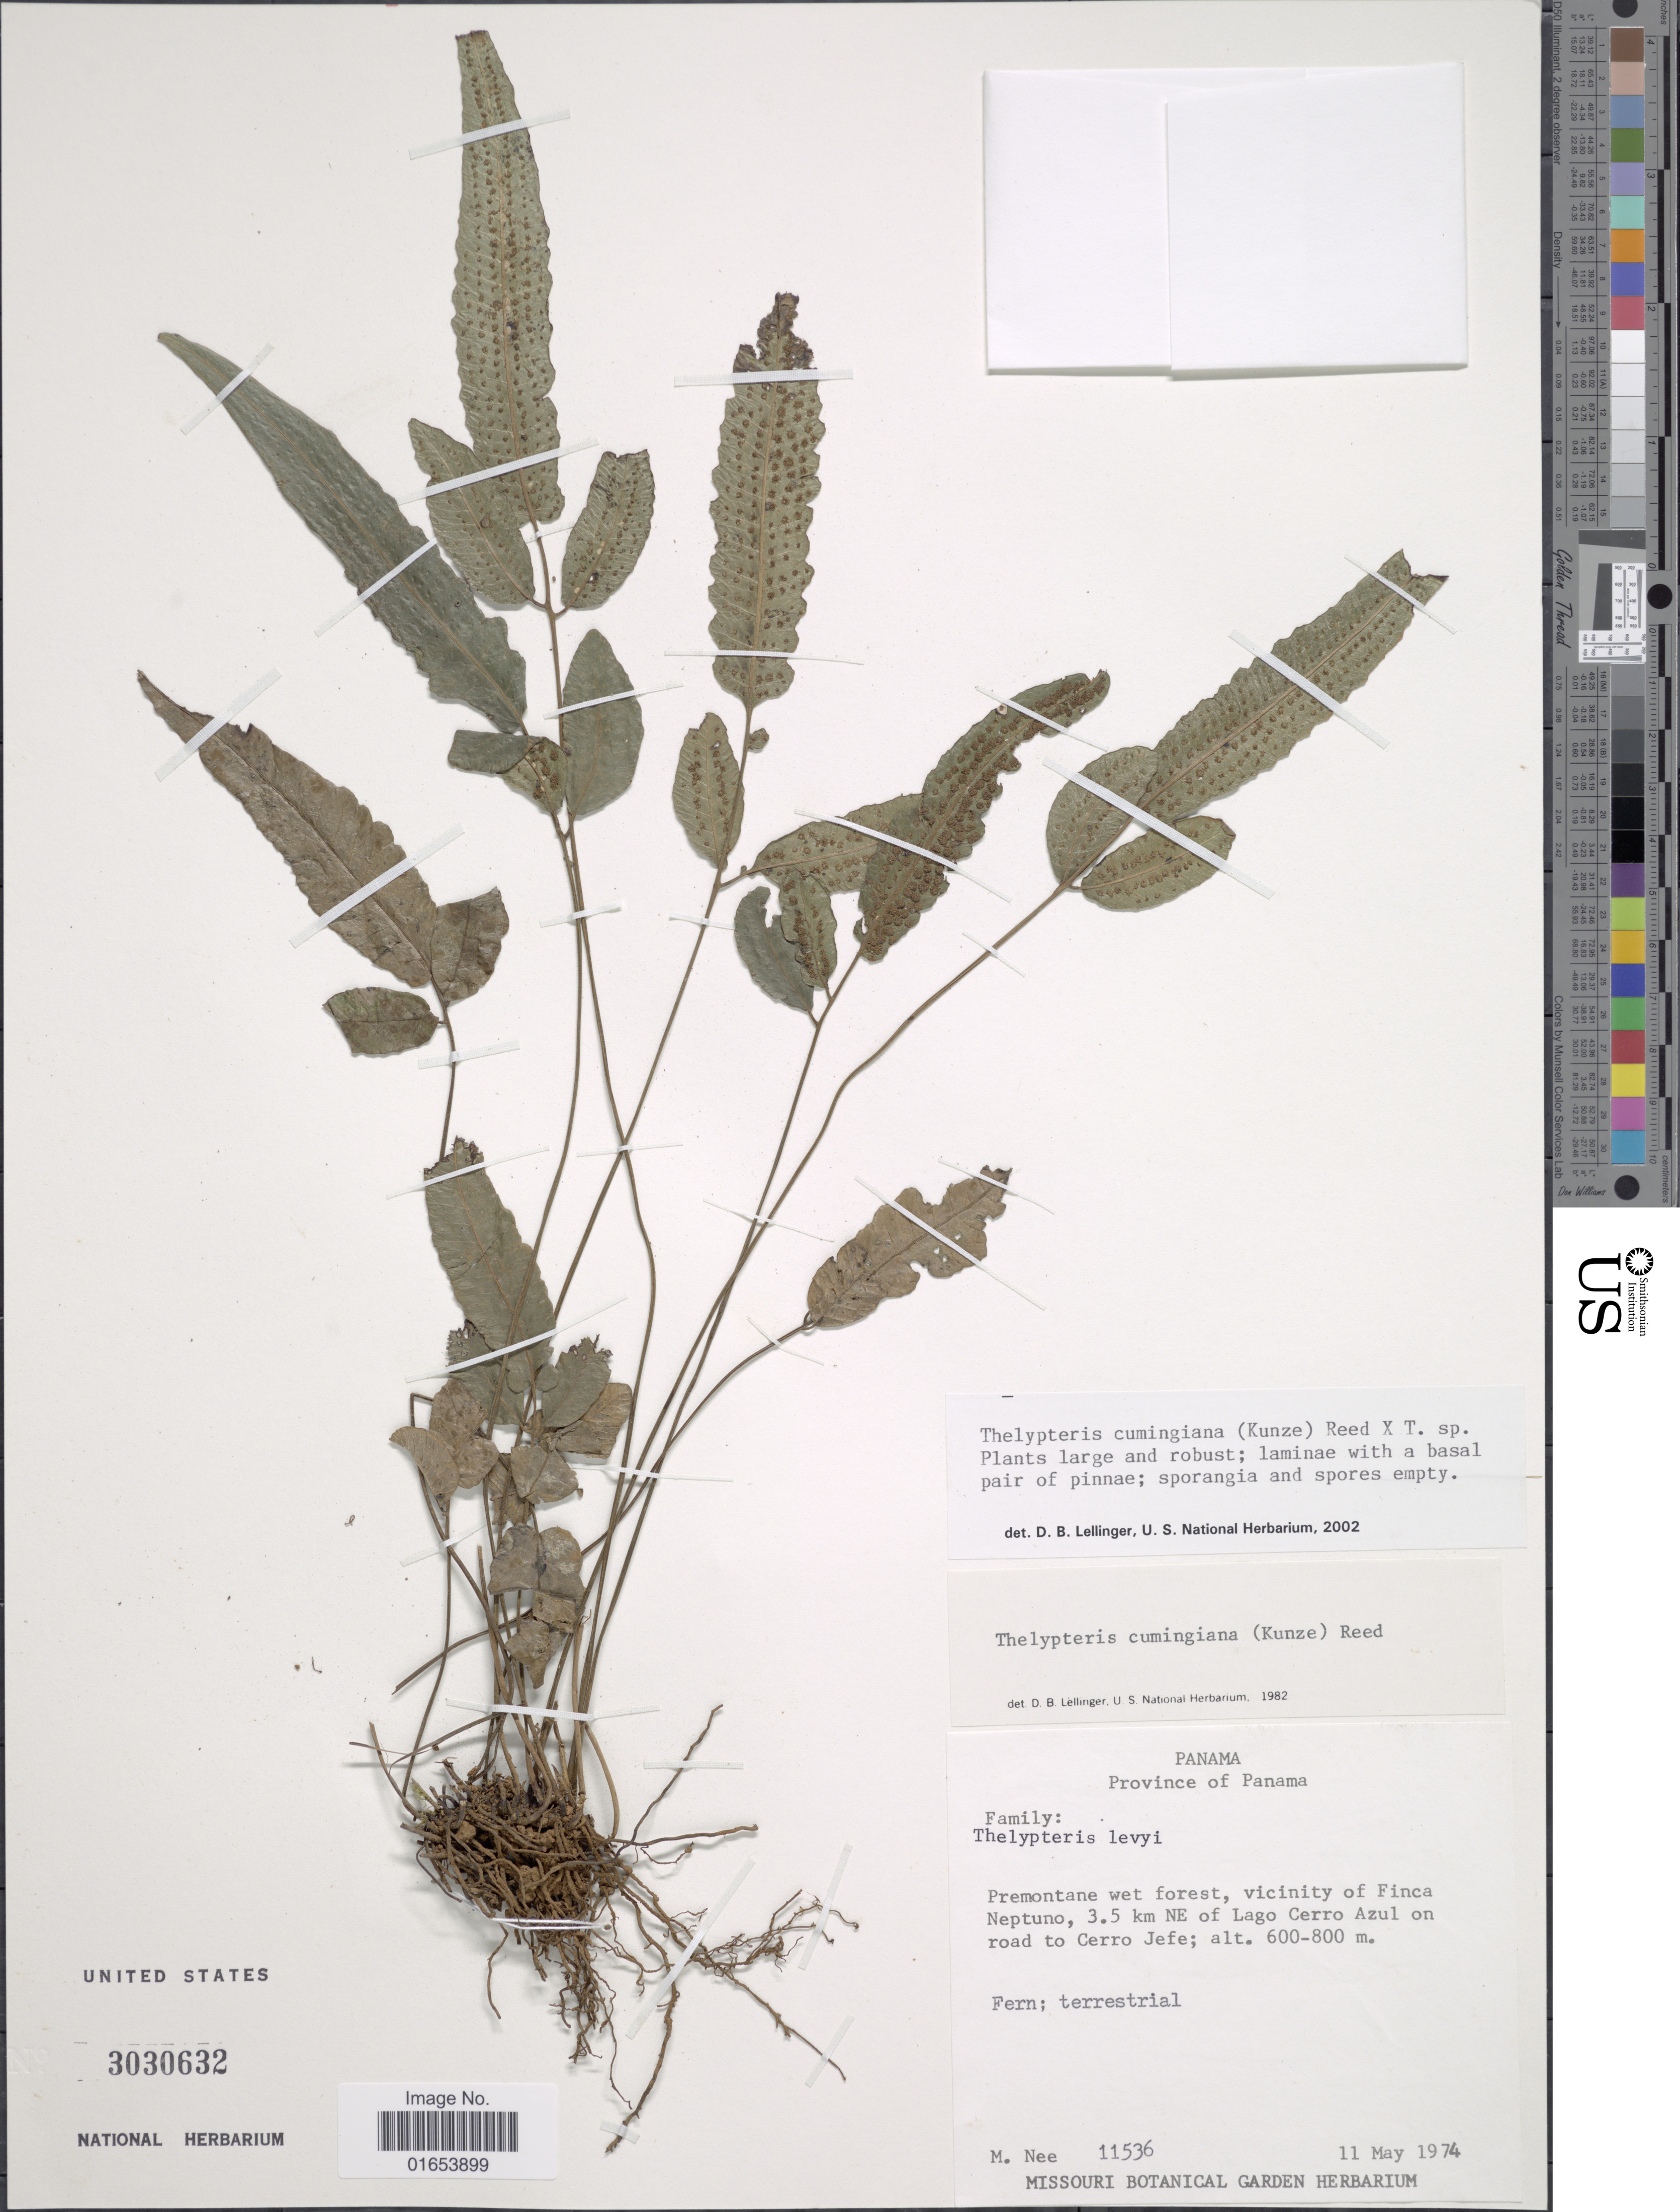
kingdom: Plantae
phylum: Tracheophyta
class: Polypodiopsida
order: Polypodiales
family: Thelypteridaceae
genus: Goniopteris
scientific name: Goniopteris cumingiana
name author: (Kunze) de Jonch. & Sen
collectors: M. Nee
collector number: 11536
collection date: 1974-05-11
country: Panama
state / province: Panamá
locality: Province of Panama, premontane wet forest, vicinity of Finca Neptuno, 3.5 km NE of Lago Cerro Azul on road to Cerro Jefe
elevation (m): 600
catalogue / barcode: US 3030632